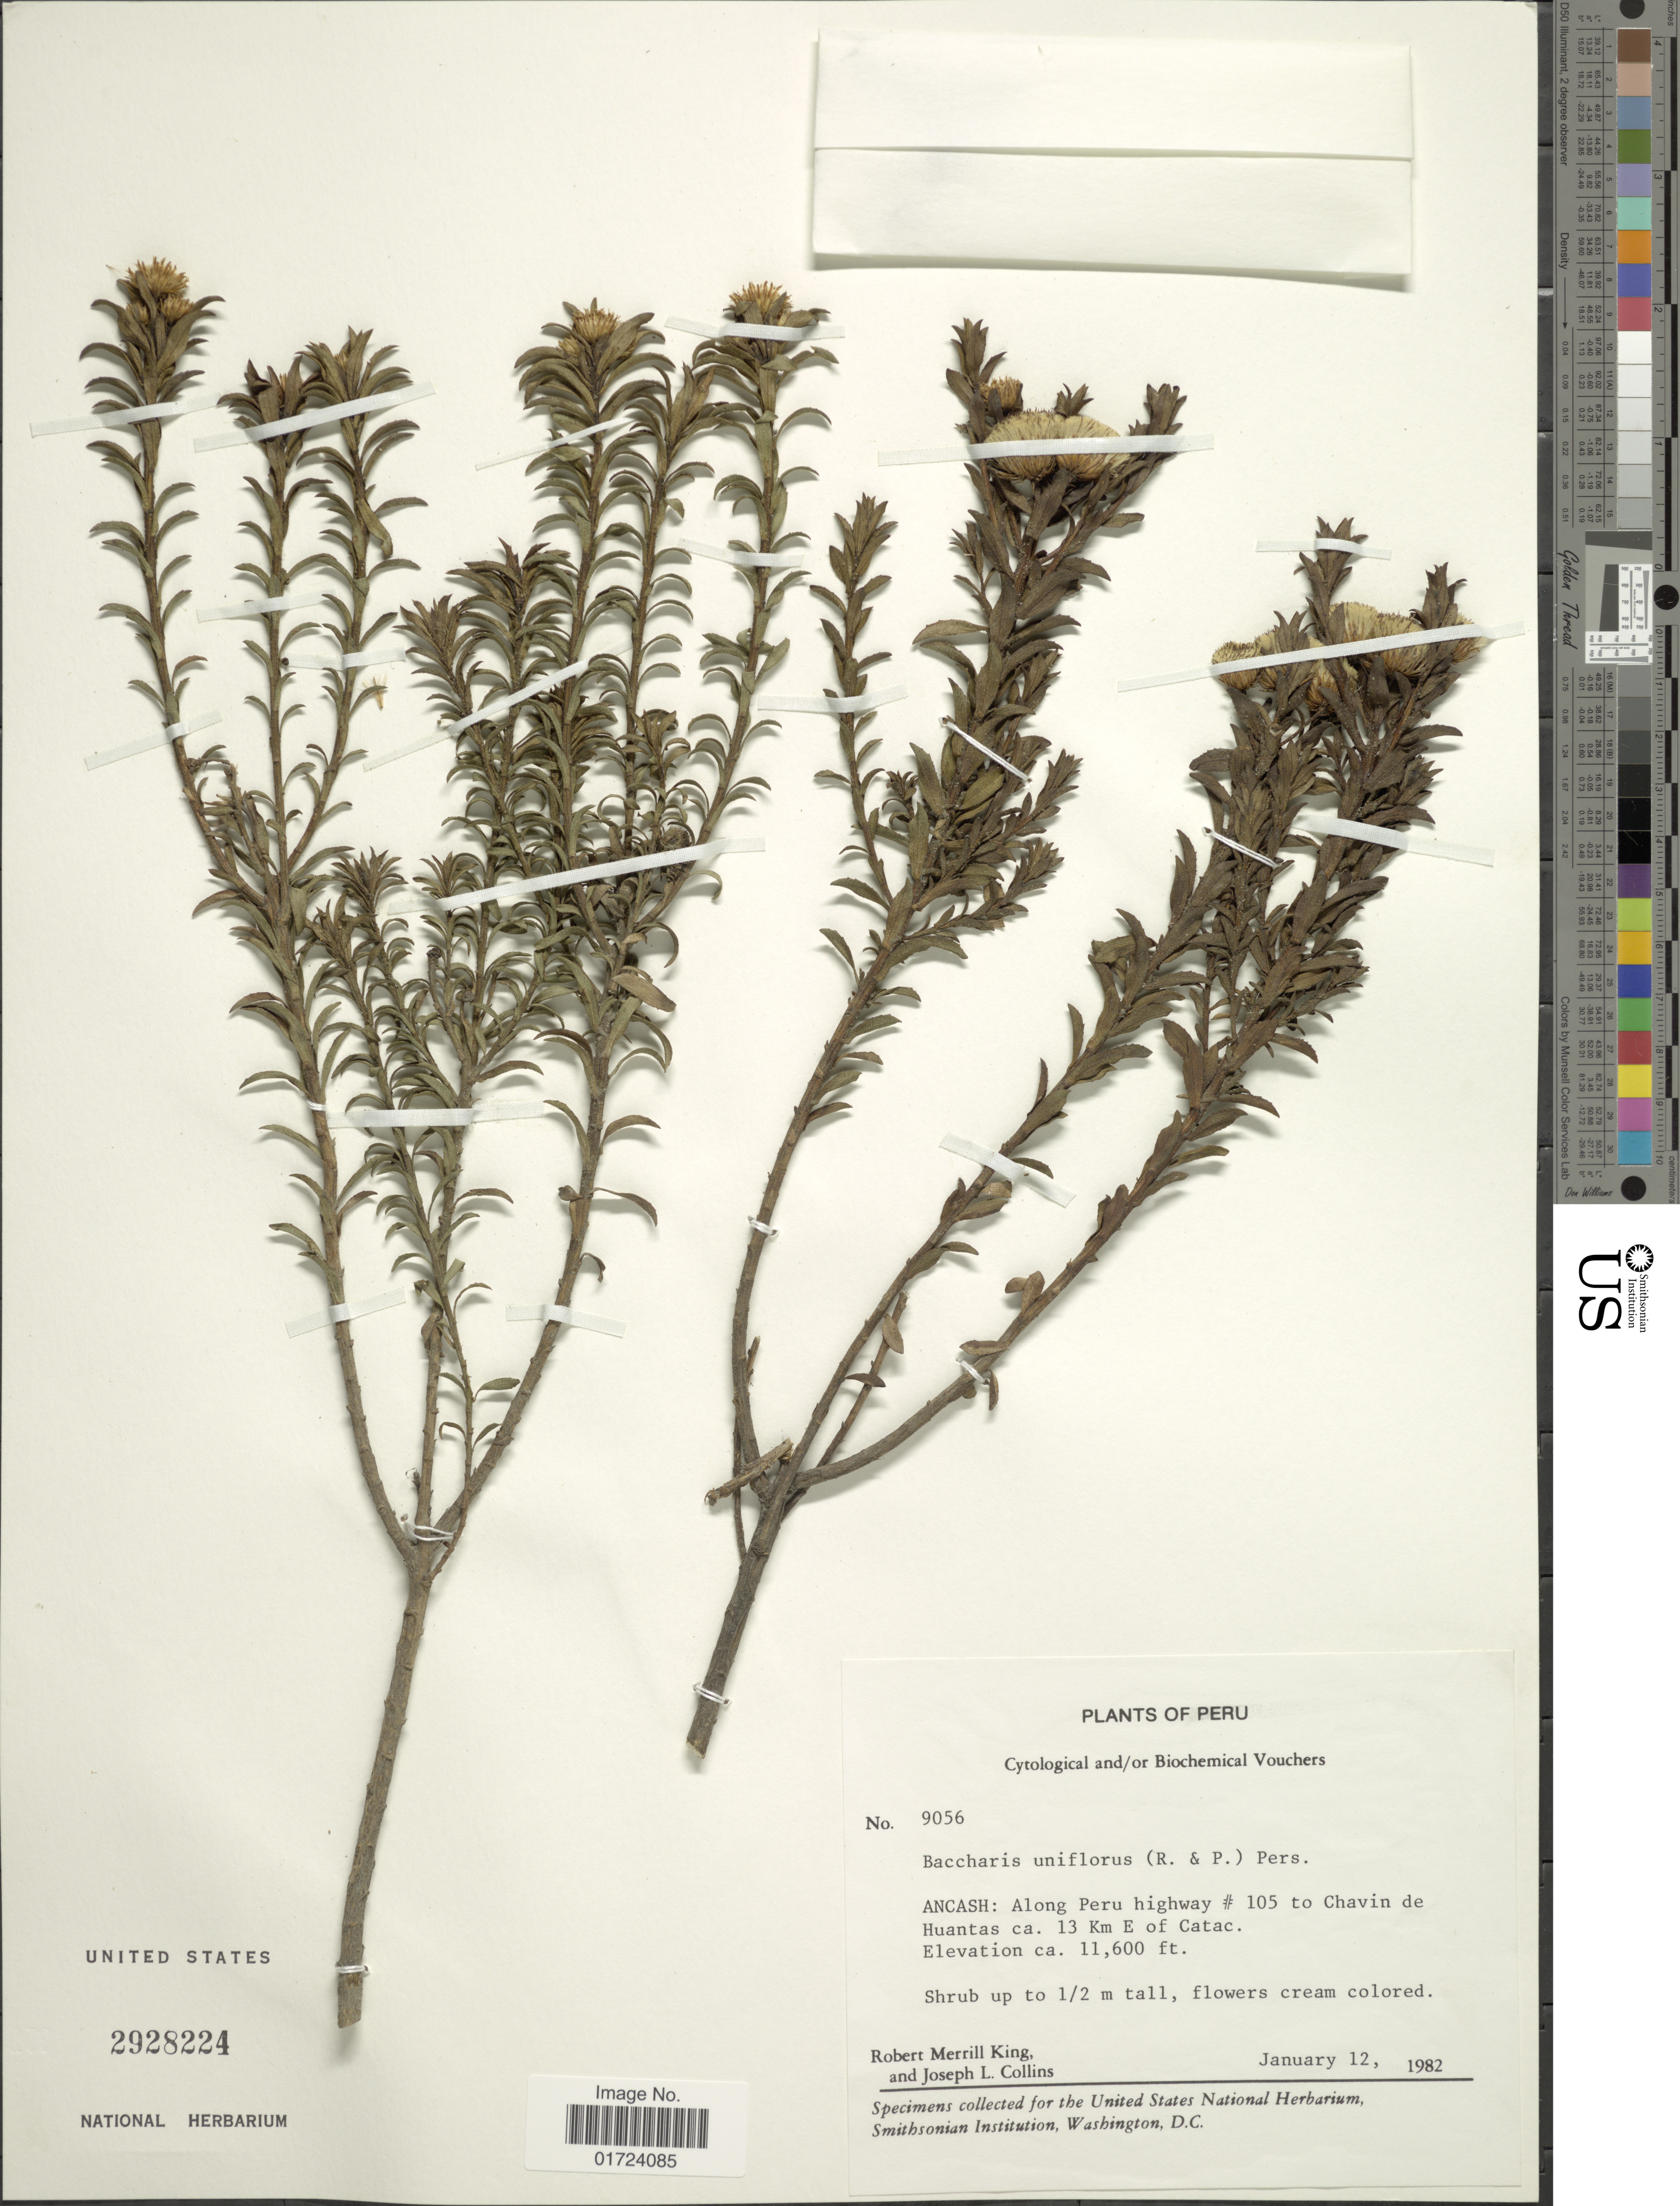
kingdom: Plantae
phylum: Tracheophyta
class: Magnoliopsida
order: Asterales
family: Asteraceae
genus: Baccharis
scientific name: Baccharis uniflora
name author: Pers.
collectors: R. M. King & J. L. Collins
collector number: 9056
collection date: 1982-01-12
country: Peru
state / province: Ancash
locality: Ancash: Along Peru highway #105 to Chavin de Huantas ca. 13 Km E of Catac.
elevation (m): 3536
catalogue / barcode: US 2928224